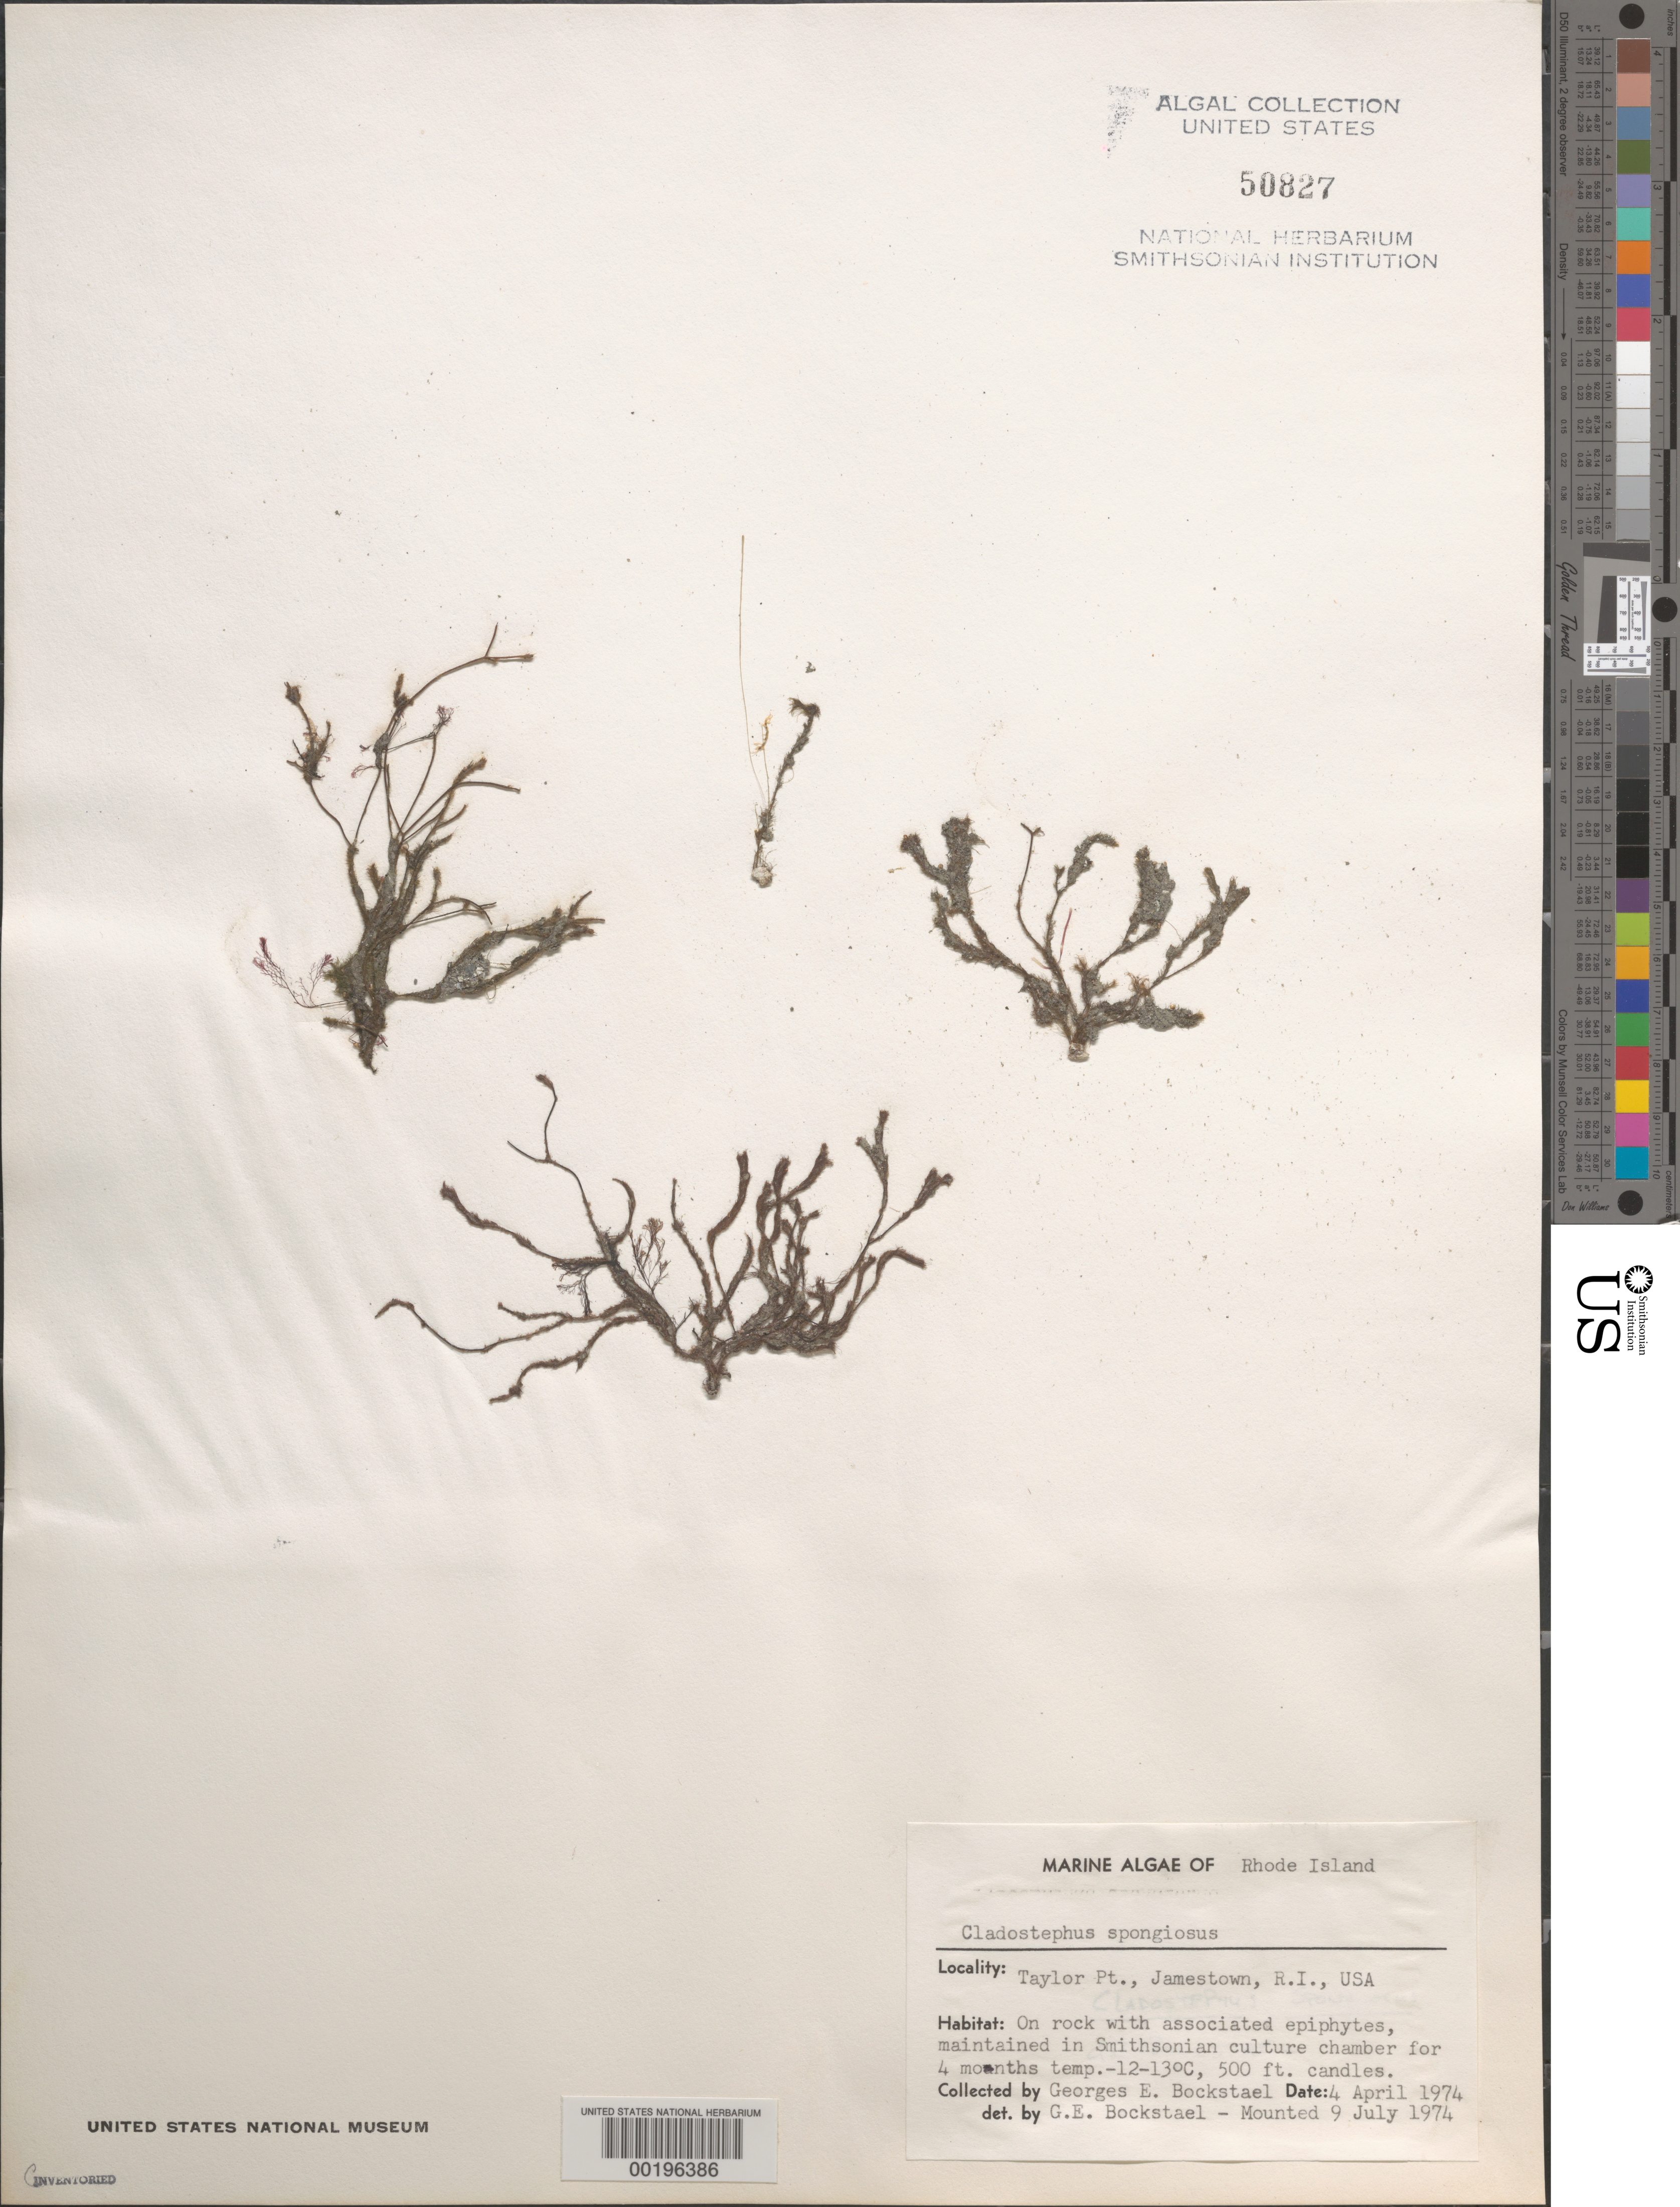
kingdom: Chromista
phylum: Ochrophyta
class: Phaeophyceae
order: Sphacelariales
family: Cladostephaceae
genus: Cladostephus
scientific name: Cladostephus spongiosus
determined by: Bockstael, G. E.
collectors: G. Bockstael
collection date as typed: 04 Apr 1974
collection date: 1974-04-04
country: United States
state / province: Rhode Island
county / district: Newport County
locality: Jamestown, Taylor Point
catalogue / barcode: US 50827